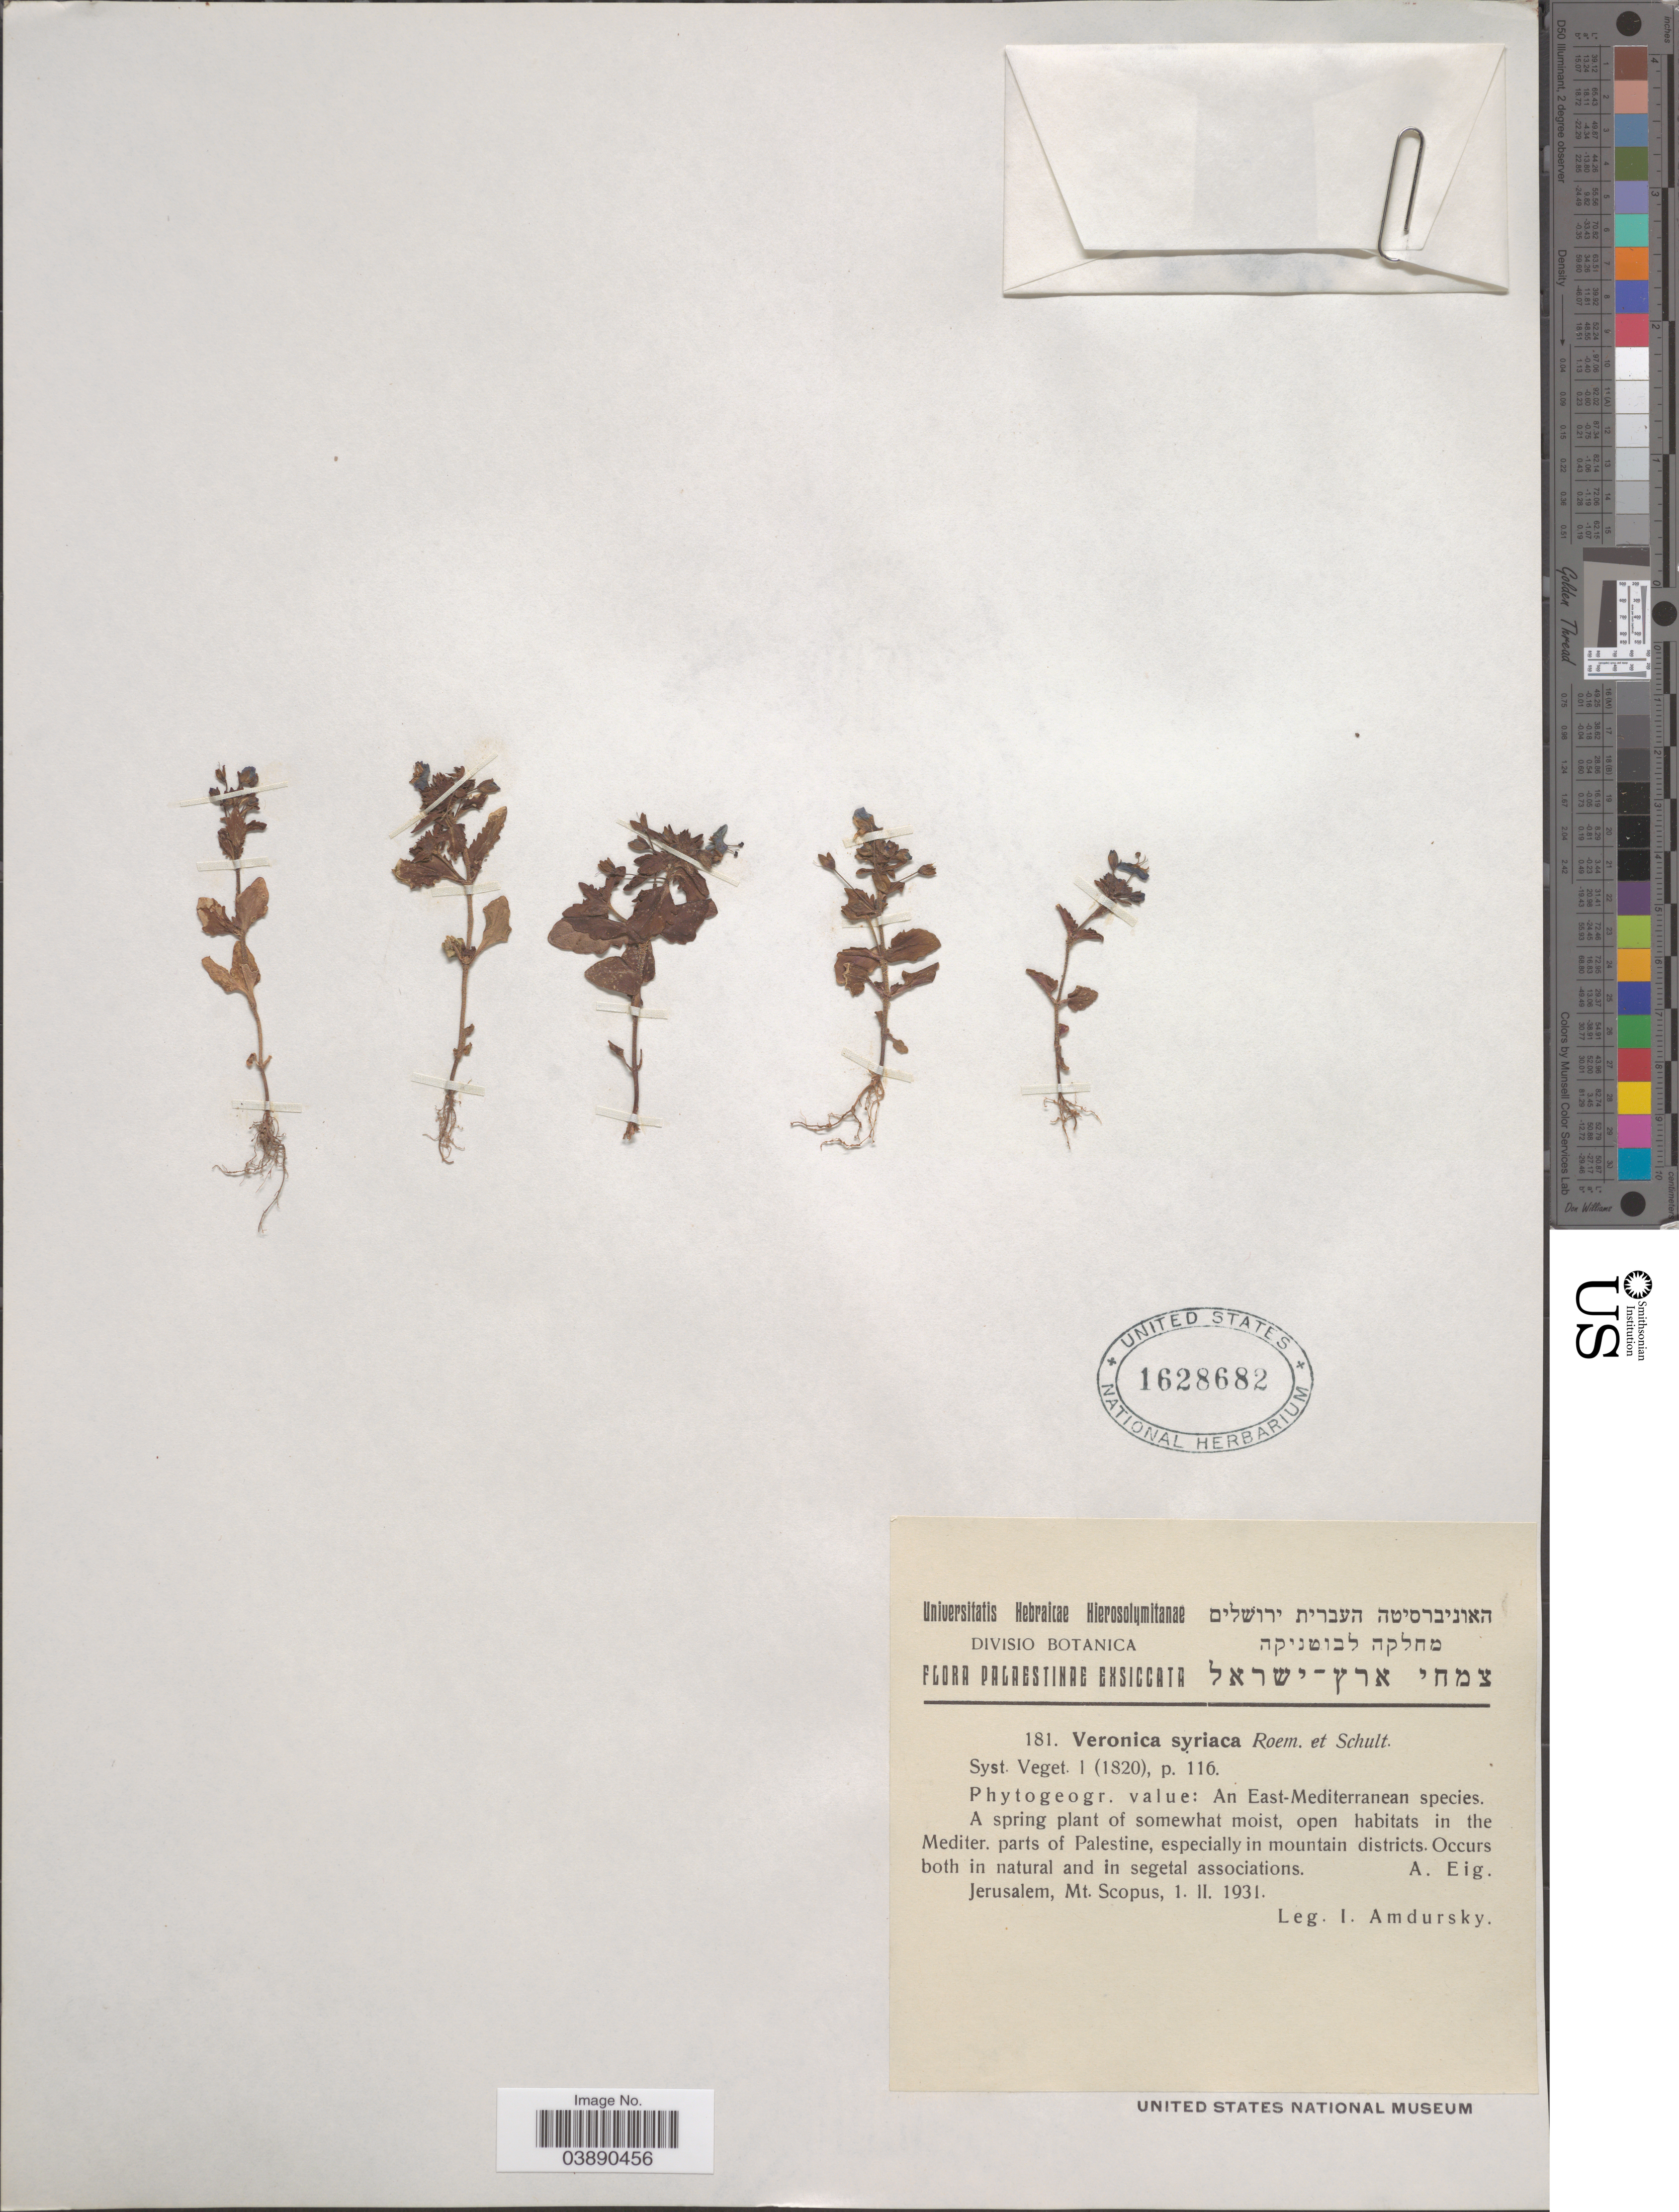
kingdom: Plantae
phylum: Tracheophyta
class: Magnoliopsida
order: Lamiales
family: Plantaginaceae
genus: Veronica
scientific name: Veronica syriaca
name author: Roem. & Schult.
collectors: I. Amdursky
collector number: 181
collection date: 1931-02-01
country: Israel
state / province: Jerusalem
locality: Palaestinae. Mt. Scopus.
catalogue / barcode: US 1628682